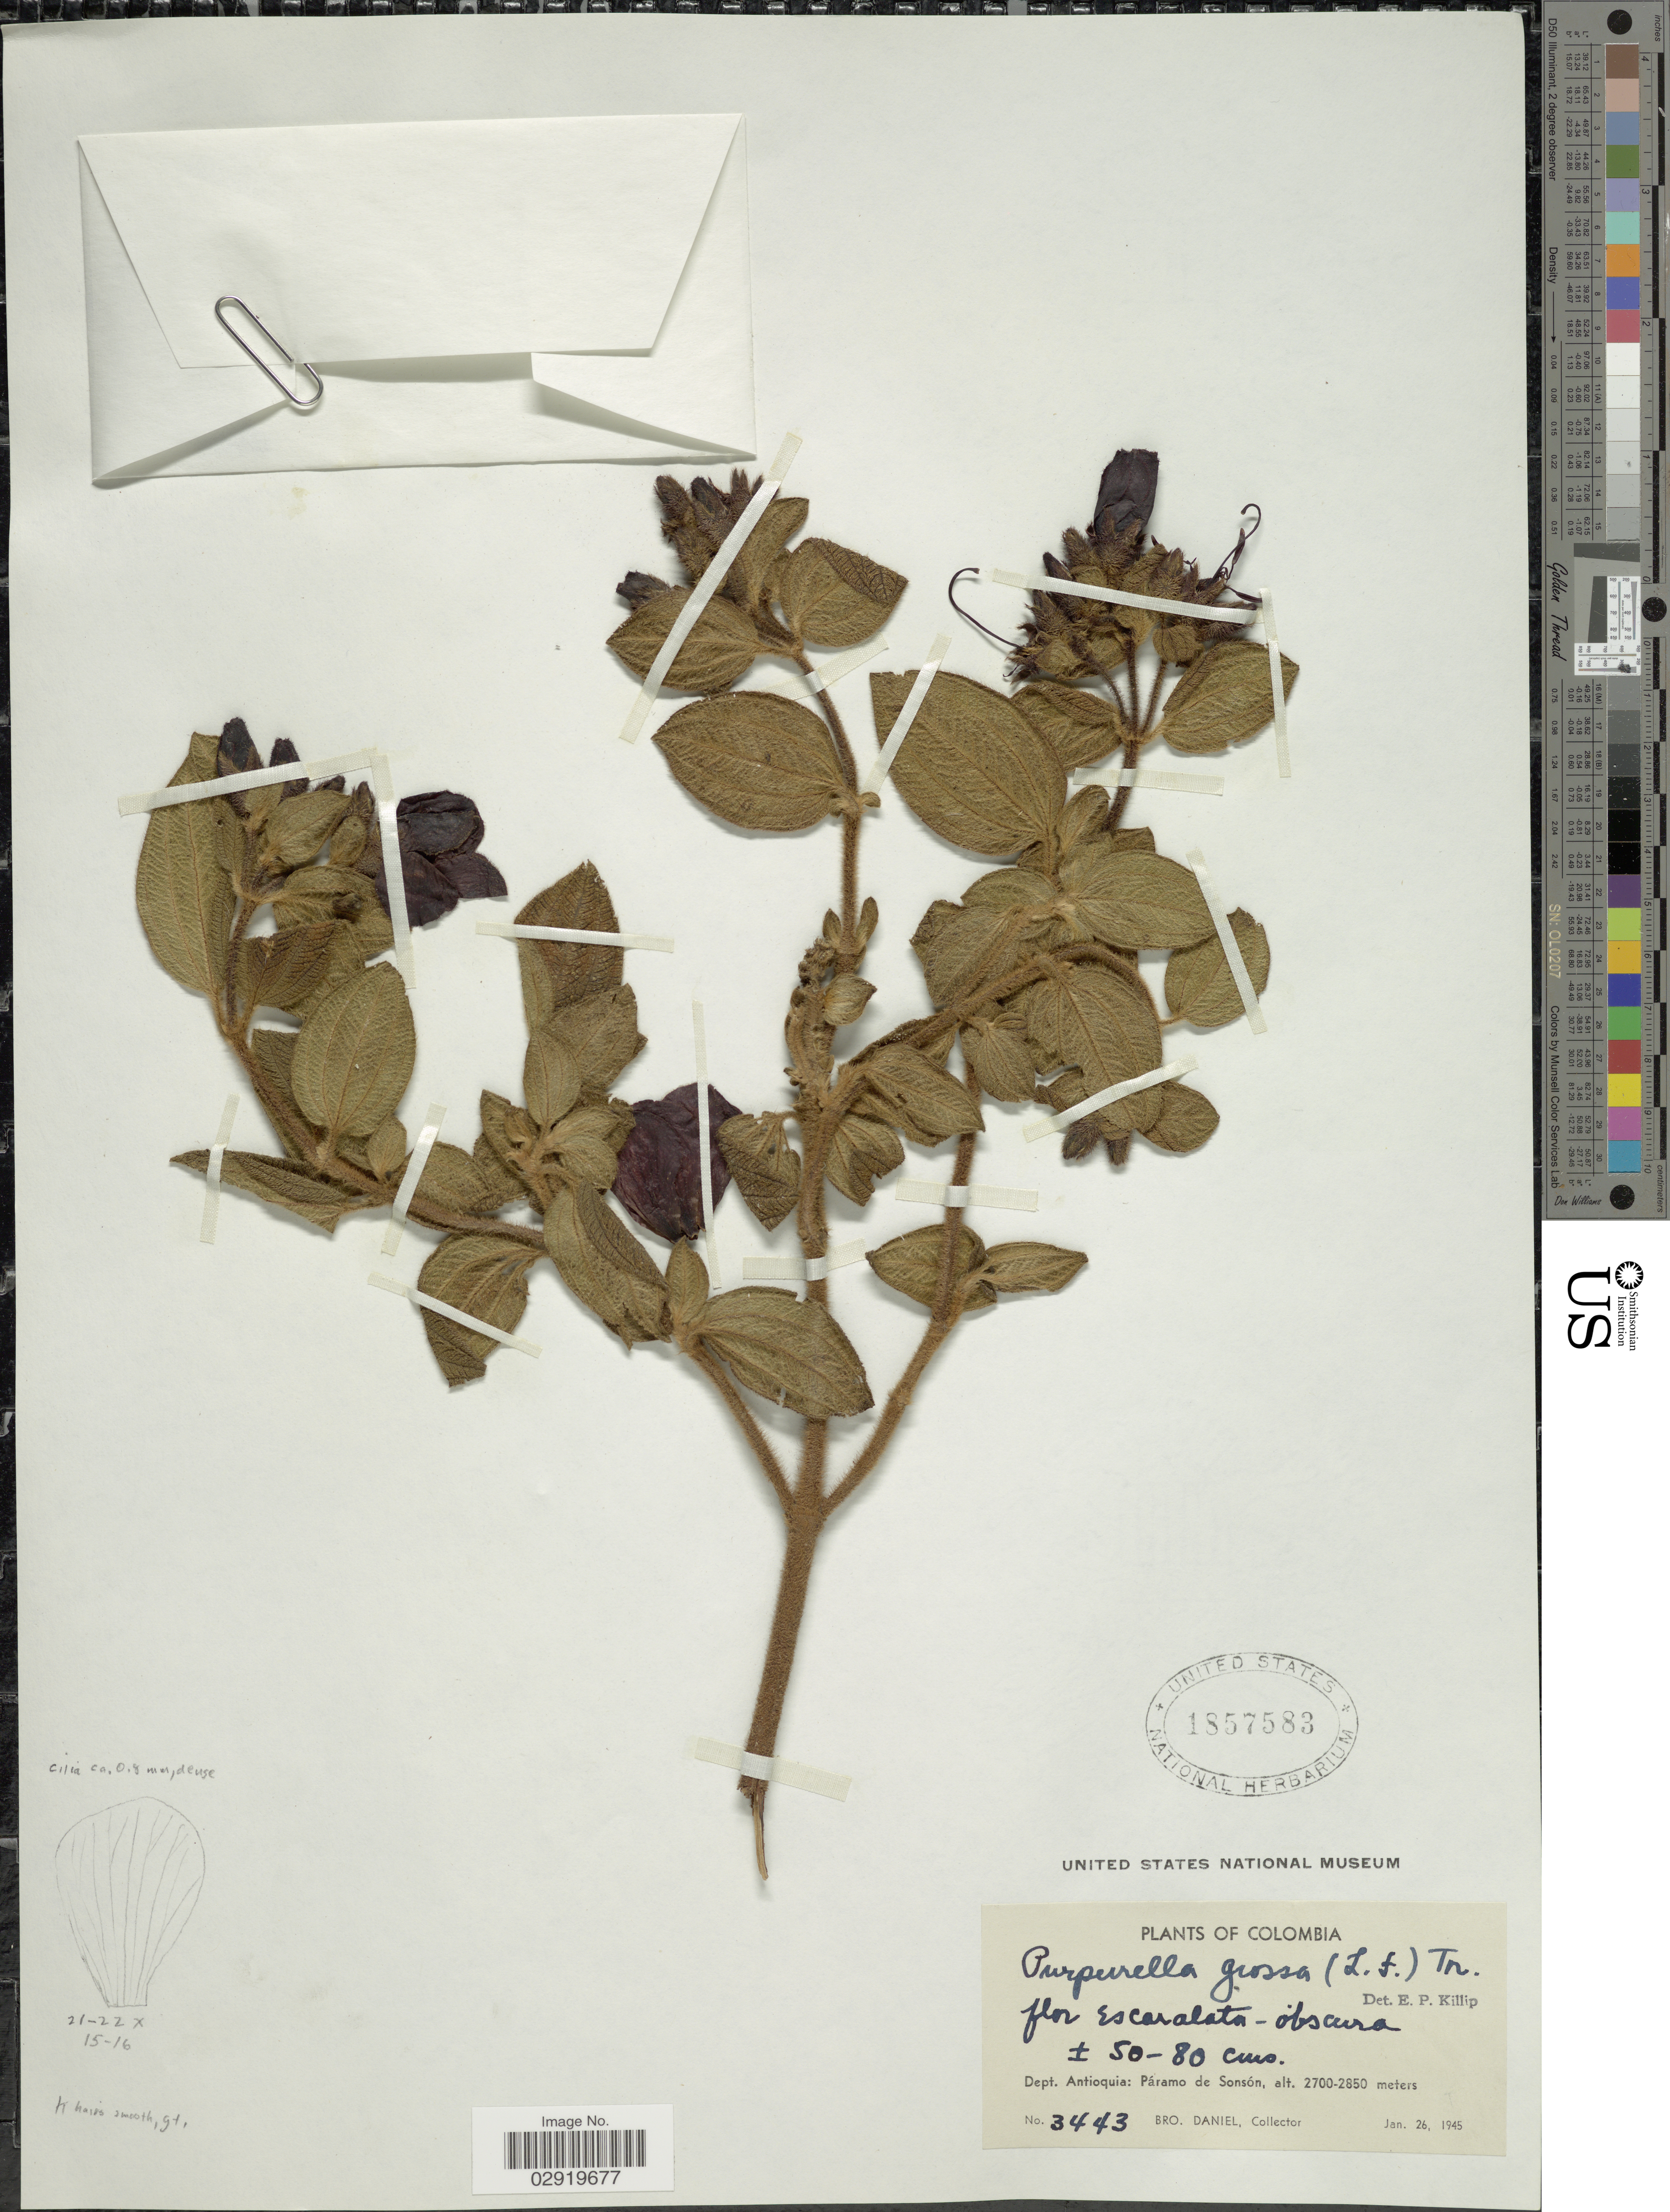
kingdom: Plantae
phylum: Tracheophyta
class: Magnoliopsida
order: Myrtales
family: Melastomataceae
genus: Chaetogastra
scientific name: Chaetogastra grossa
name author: (L. f.) P.J.F. Guim. & Michelang.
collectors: Bro. Daniel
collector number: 3443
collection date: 1945-01-26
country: Colombia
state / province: Antioquia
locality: Dept. Antioquia: Páramo de Sonsón.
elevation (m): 2700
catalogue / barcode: US 1857583